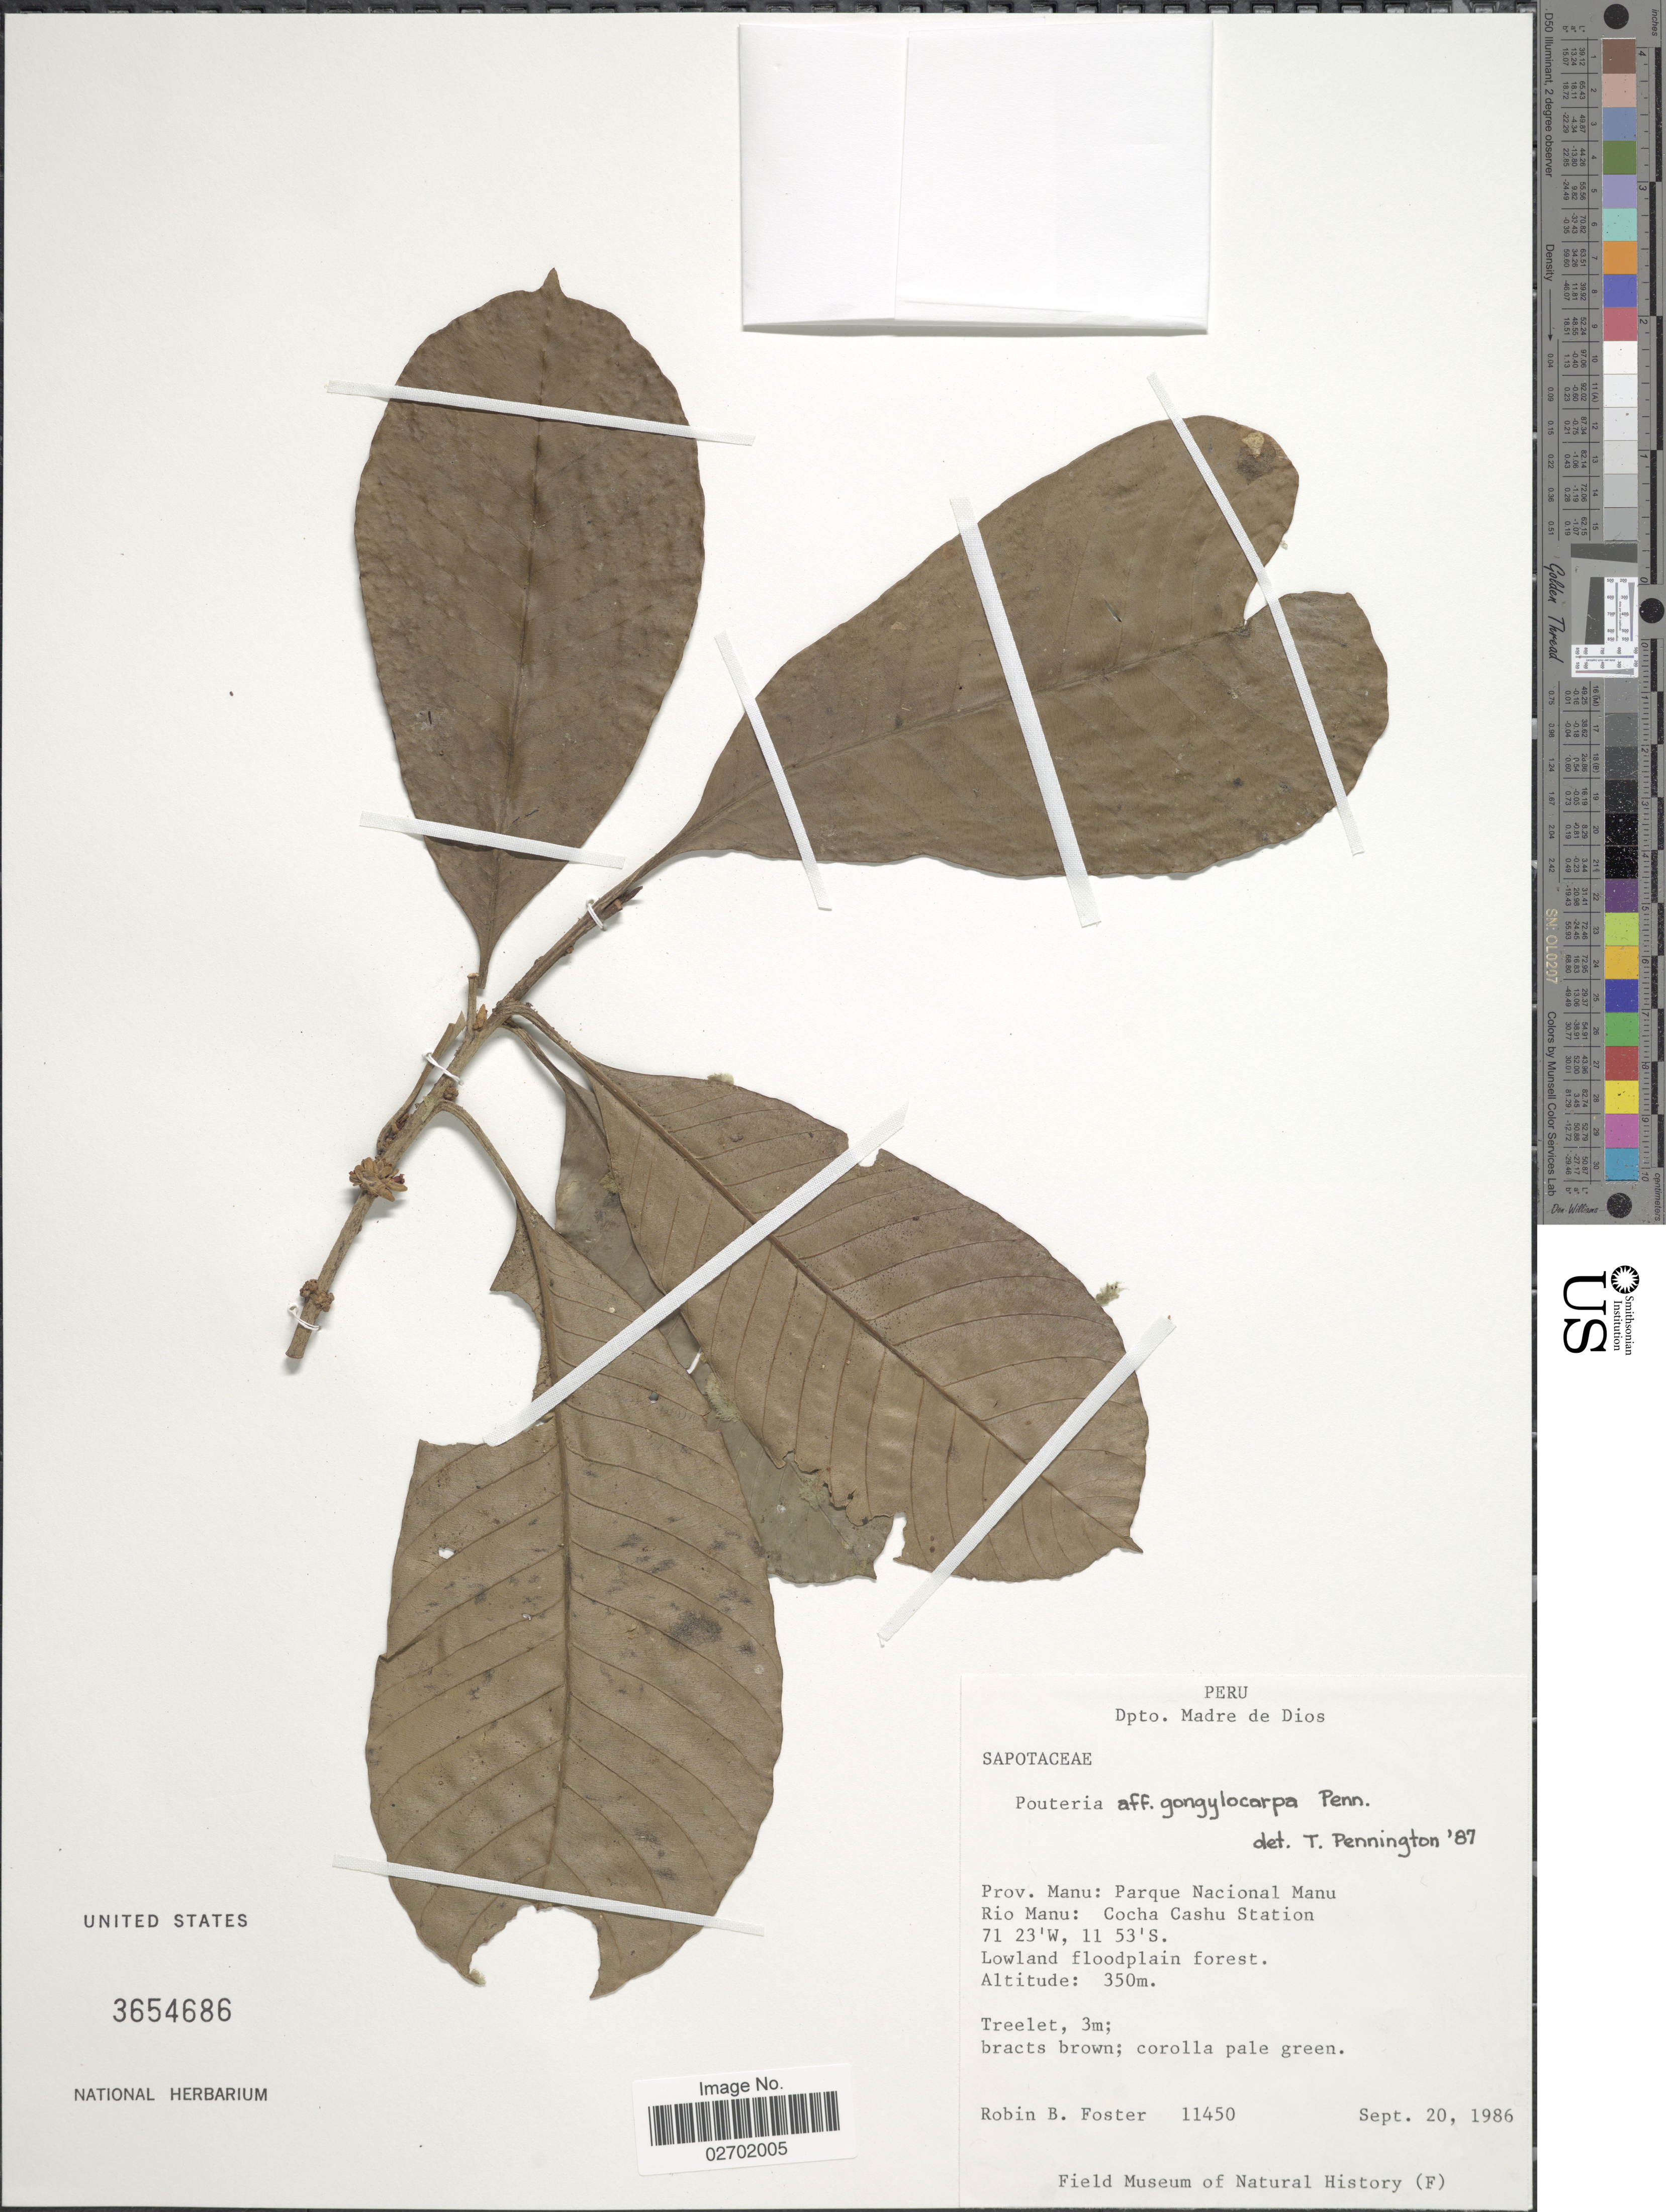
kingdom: Plantae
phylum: Tracheophyta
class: Magnoliopsida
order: Ericales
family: Sapotaceae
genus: Pouteria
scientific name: Pouteria gongylocarpa T.D. Penn. sp. nov. ined.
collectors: R. B. Foster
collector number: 11450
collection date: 1986-09-20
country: Peru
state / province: Madre de Dios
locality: Dpto Madre de Dios, Prov. Manu: Parque Nacional Manu Rio Manu: Cocha Cashu Station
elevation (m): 350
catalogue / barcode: US 3654686